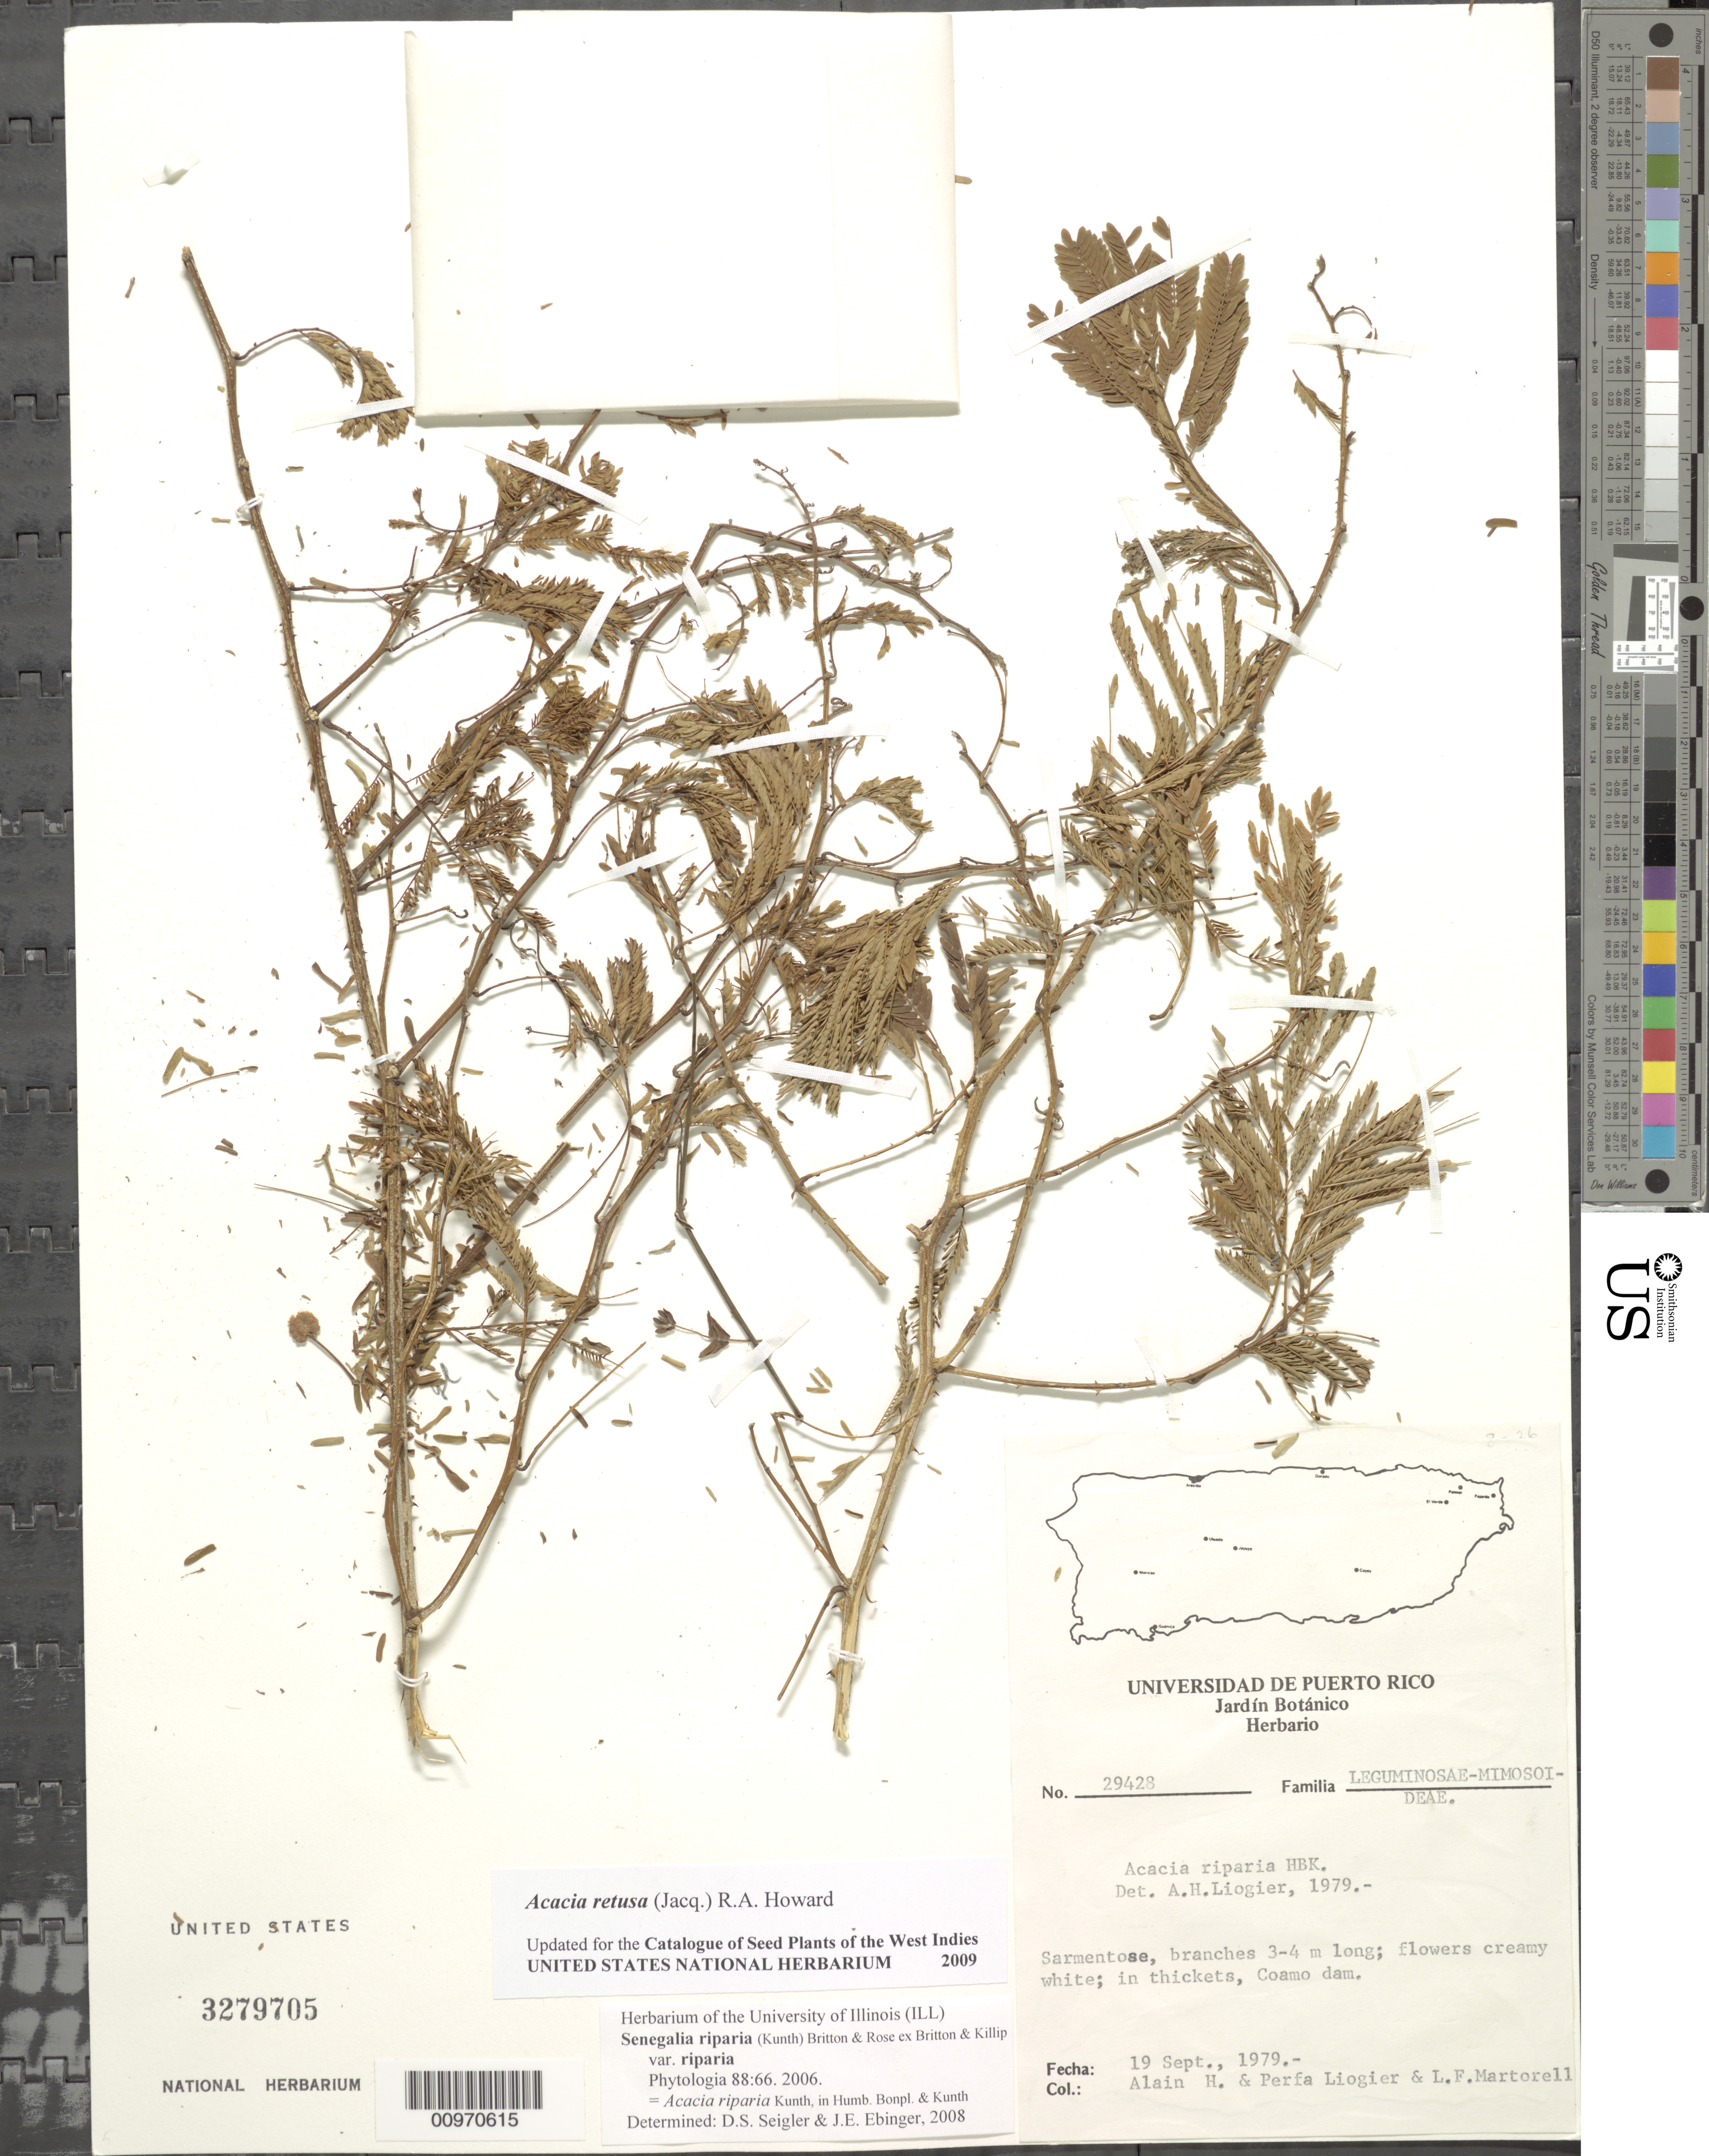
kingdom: Plantae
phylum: Tracheophyta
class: Magnoliopsida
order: Fabales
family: Fabaceae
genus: Senegalia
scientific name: Senegalia riparia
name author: (Kunth) Britton & Rose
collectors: A. H. Liogier, M. P. Liogier & L. Martorell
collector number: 29428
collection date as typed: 19 Sep 1979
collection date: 1979-09-19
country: Puerto Rico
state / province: Coamo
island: Puerto Rico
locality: Coamo Dam.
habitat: In thickets.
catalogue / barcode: US 3279705